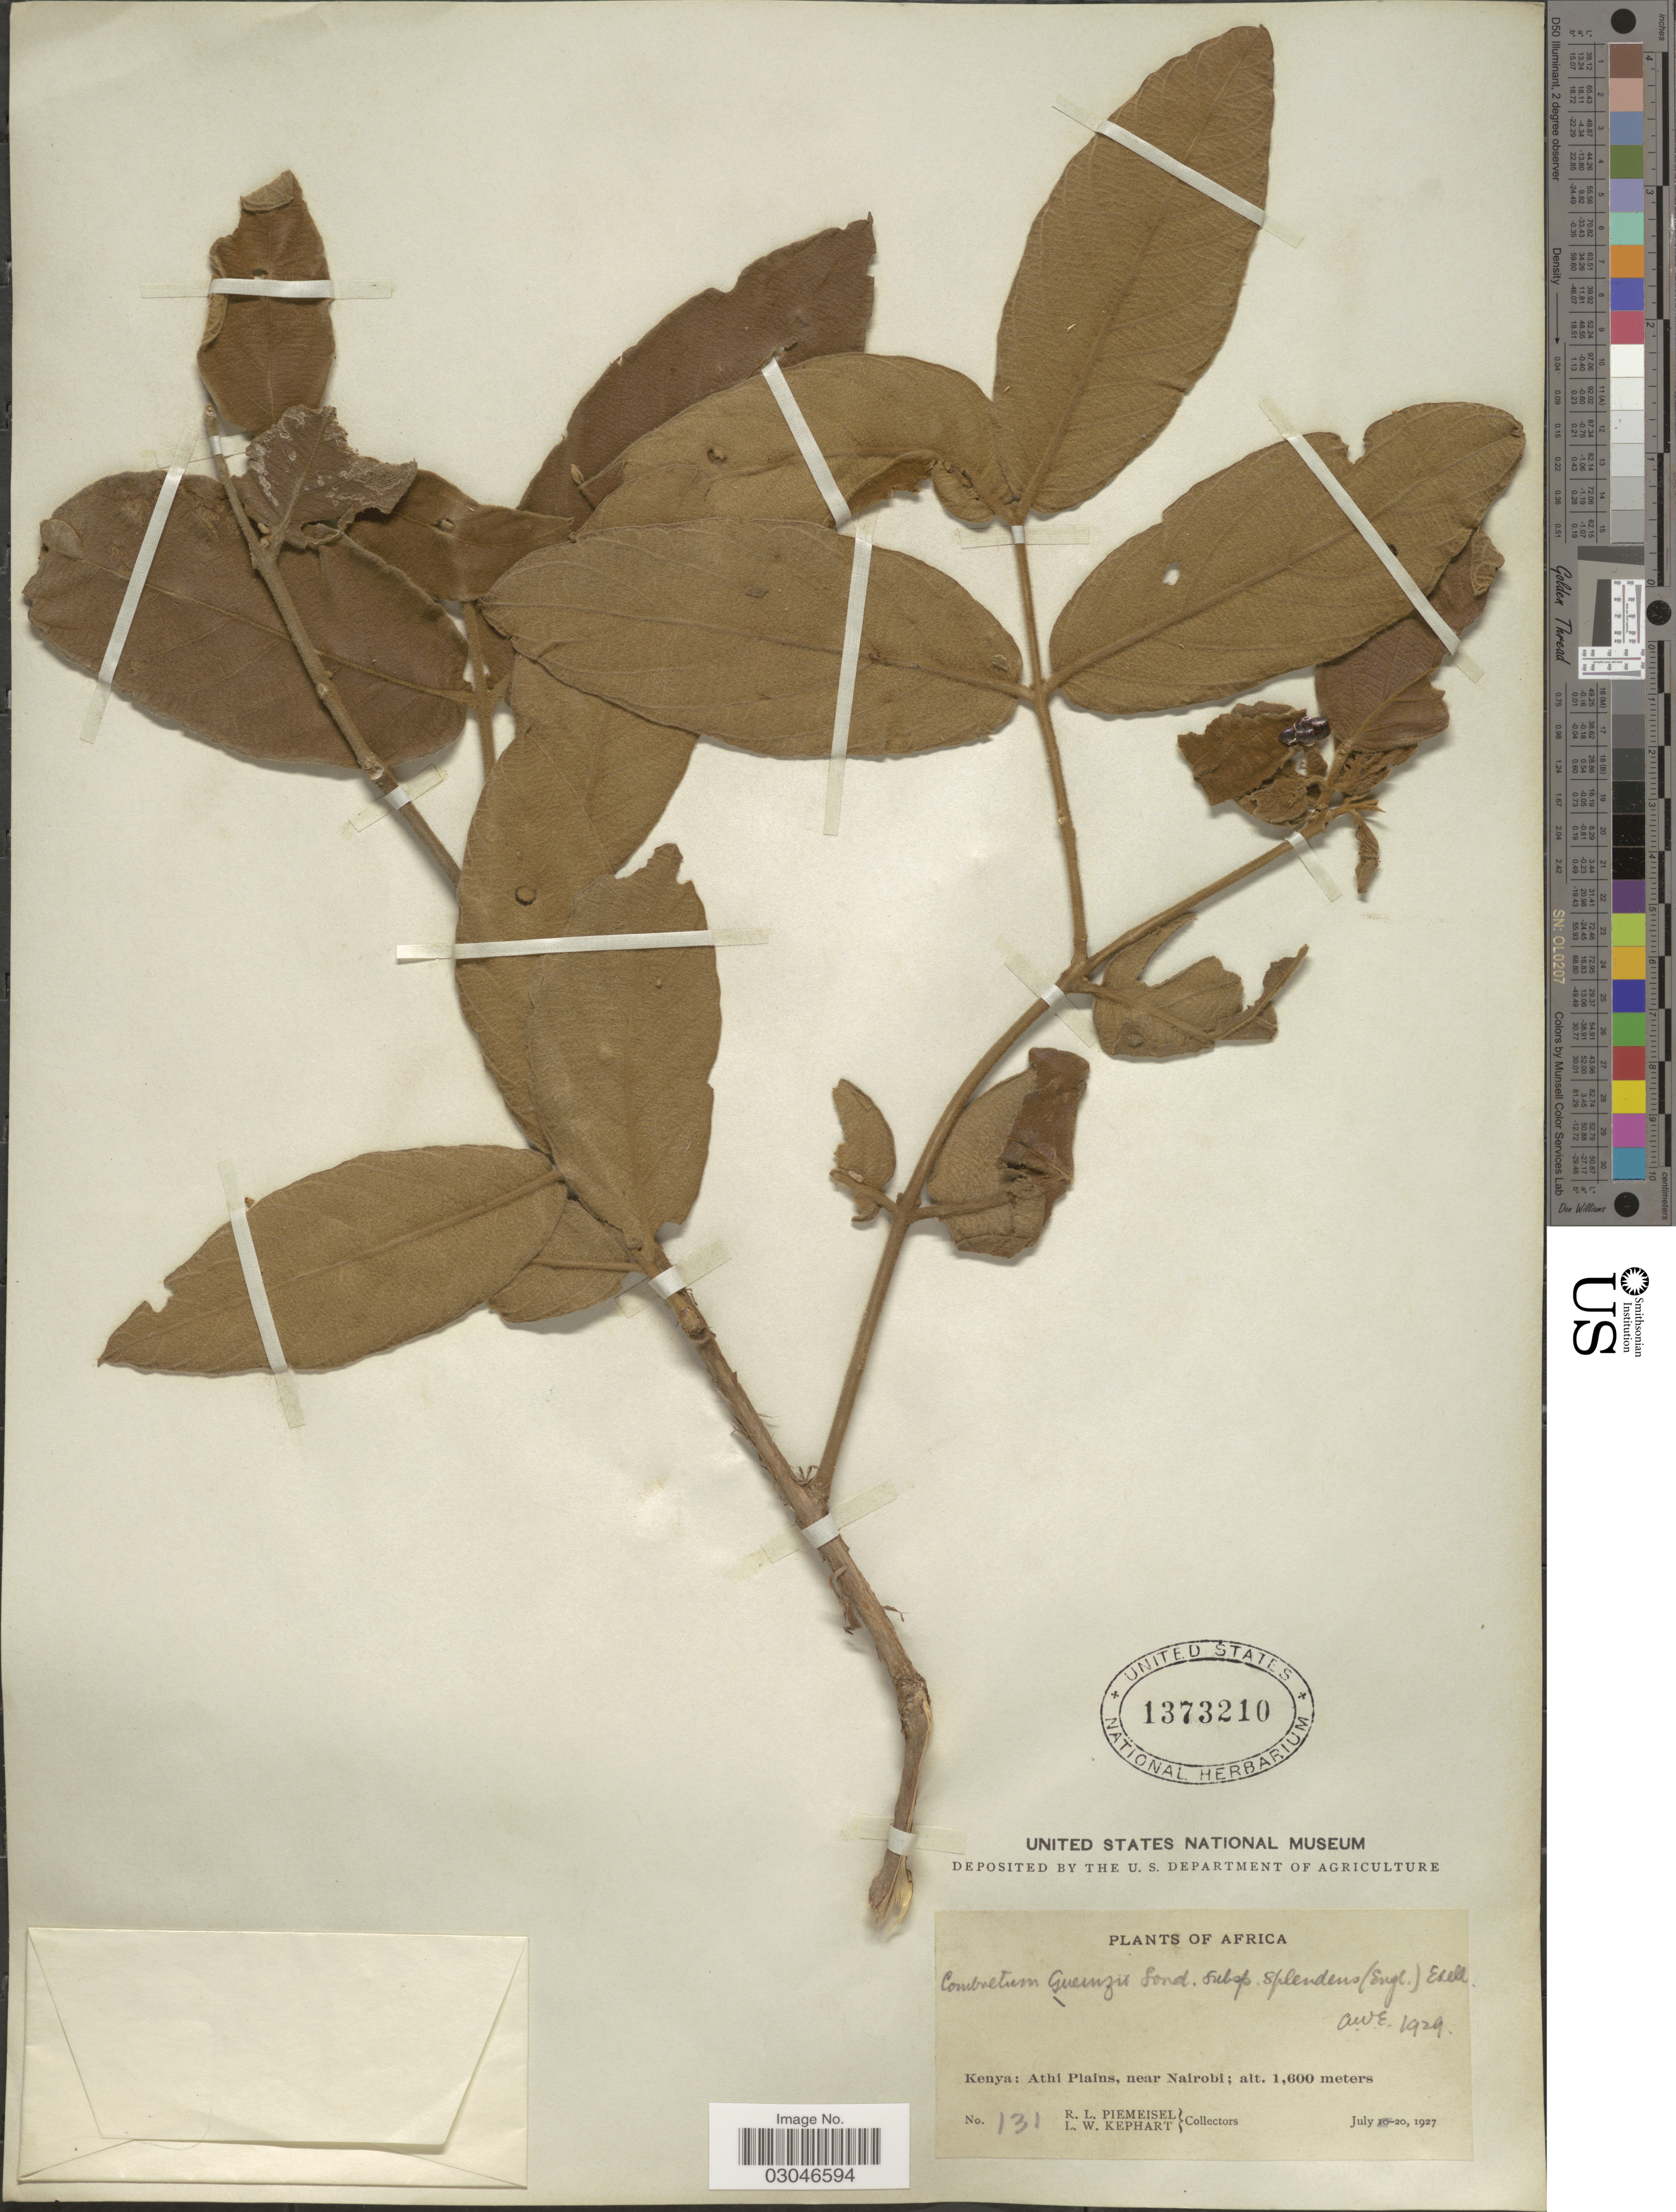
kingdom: Plantae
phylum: Tracheophyta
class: Magnoliopsida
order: Myrtales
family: Combretaceae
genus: Combretum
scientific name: Combretum gueinzii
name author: Sond.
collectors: R. L. Piemeisel & L. W. Kephart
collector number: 131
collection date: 1927-07-20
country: Kenya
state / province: Nairobi Area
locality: Athi Plains, near Nairobi.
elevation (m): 1600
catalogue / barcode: US 1373210